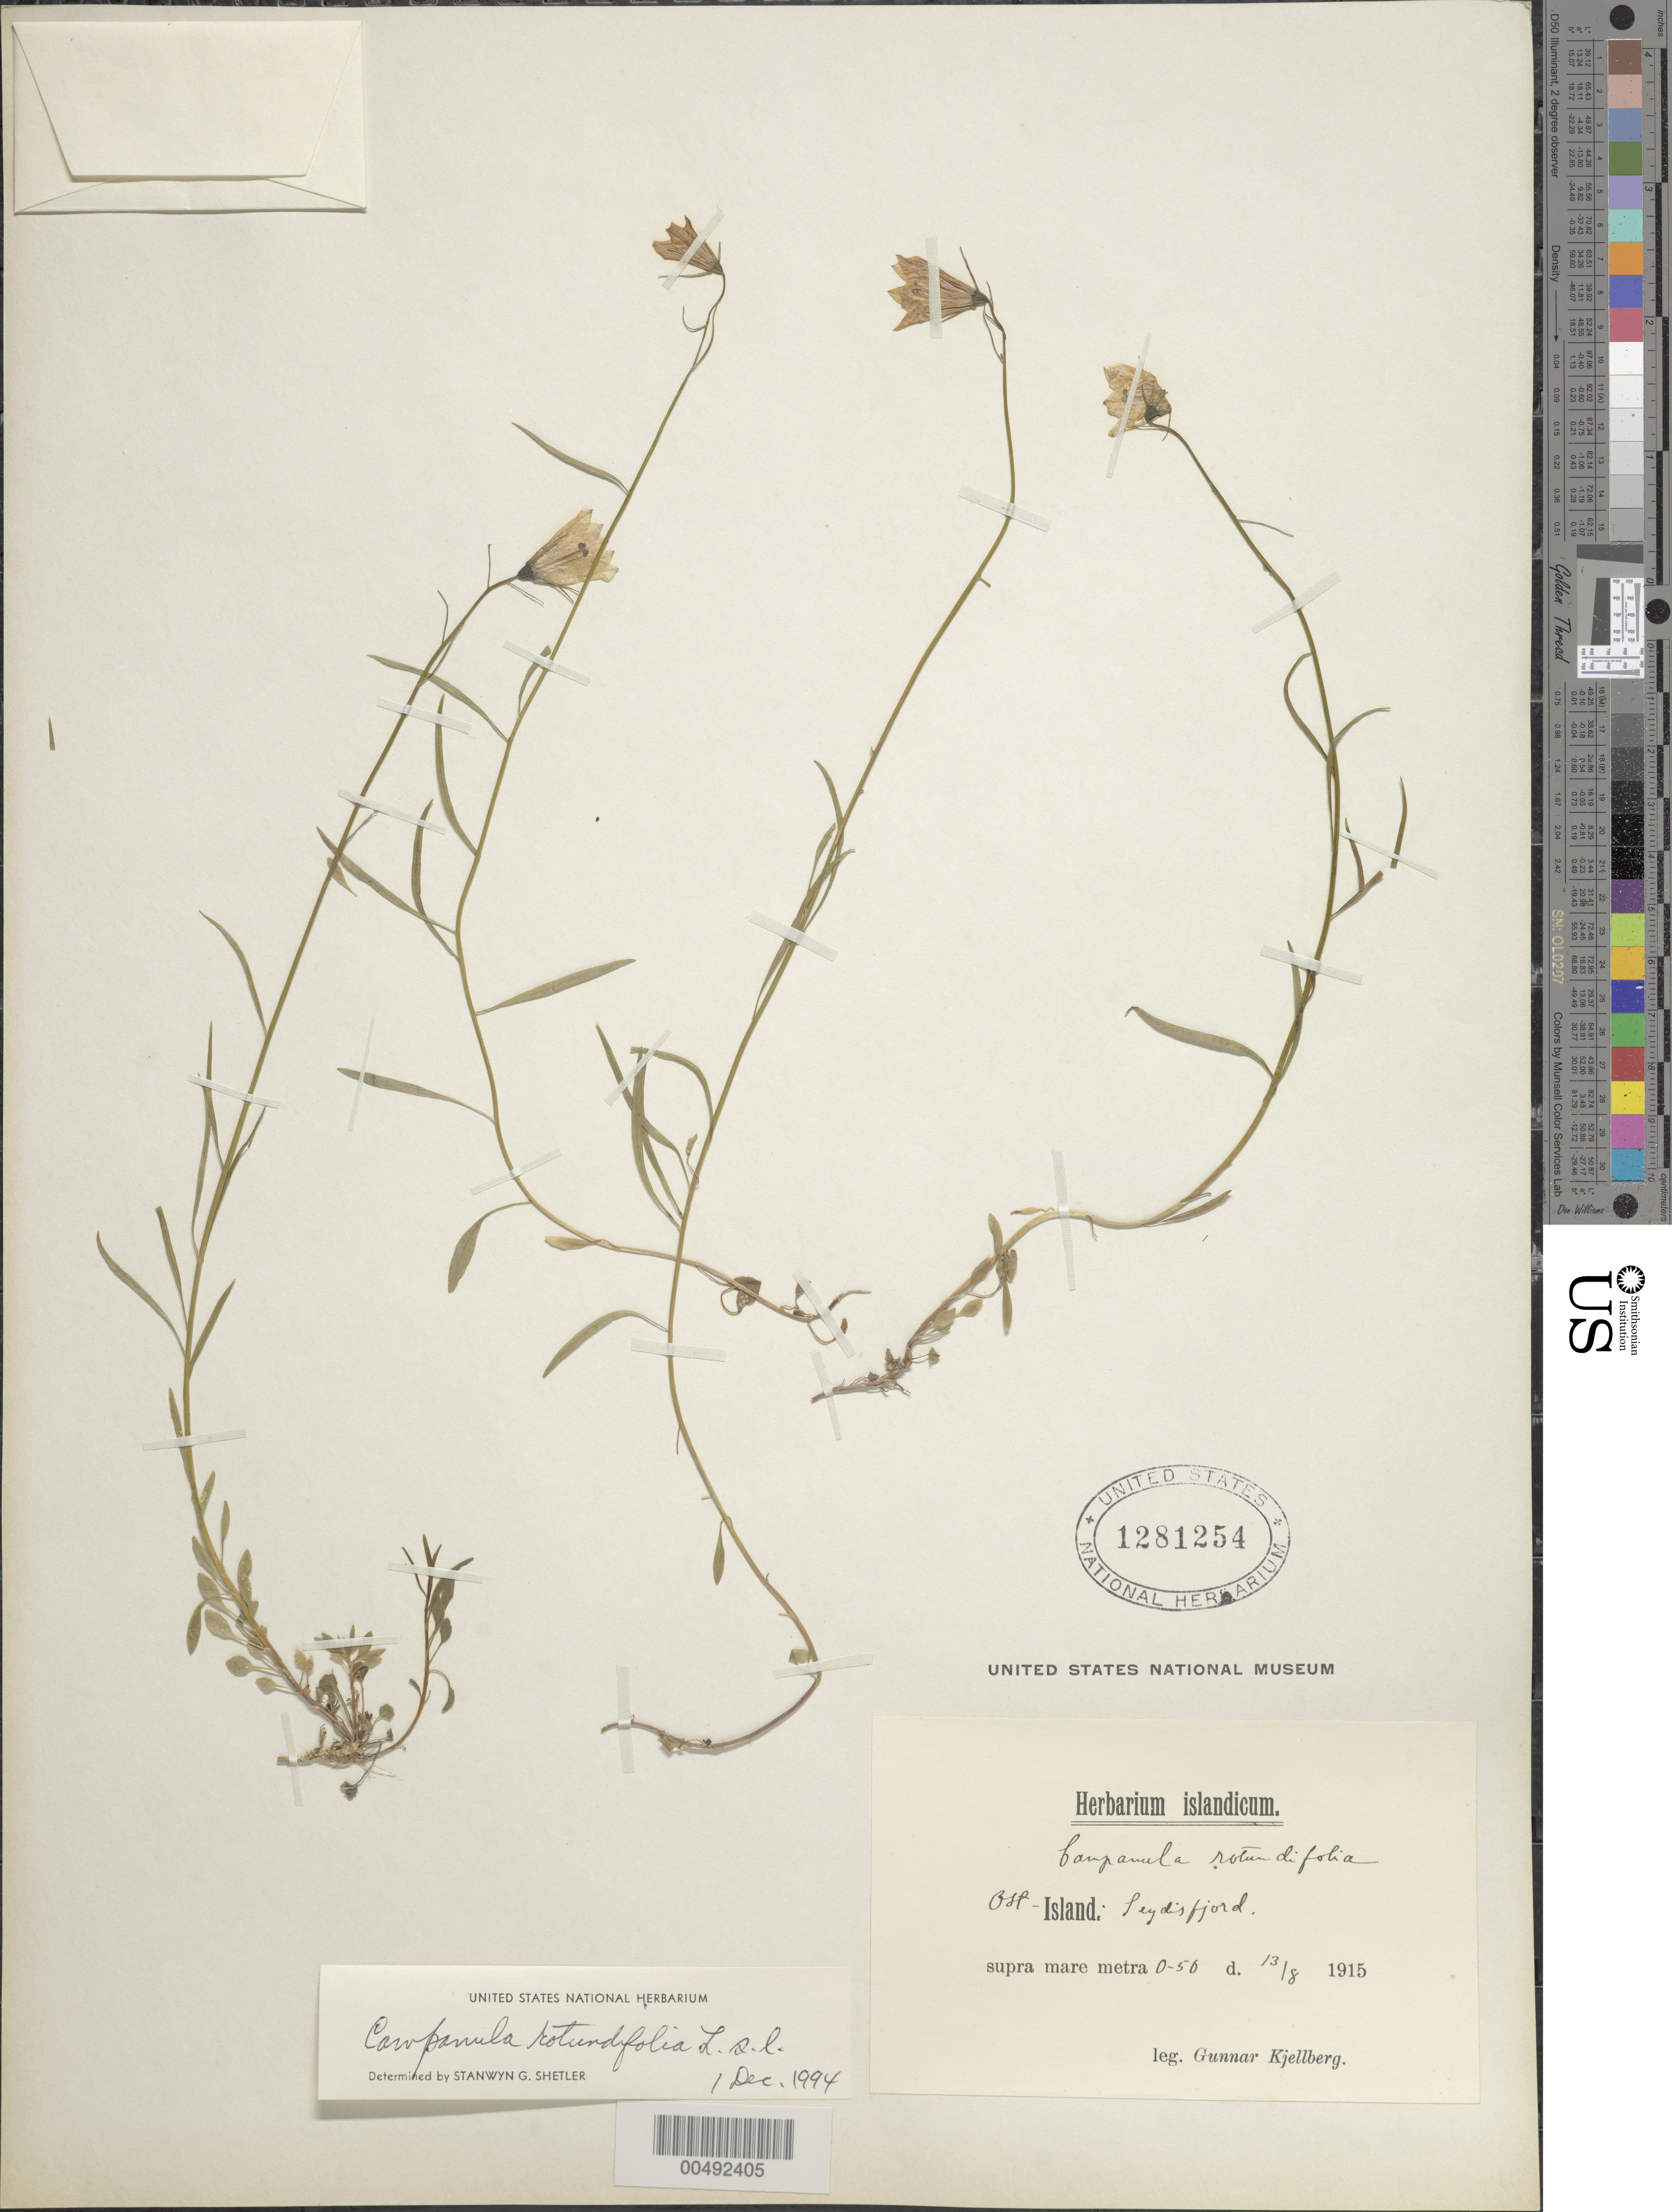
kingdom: Plantae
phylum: Tracheophyta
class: Magnoliopsida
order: Asterales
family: Campanulaceae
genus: Campanula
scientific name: Campanula rotundifolia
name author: L.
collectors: G. Kjellberg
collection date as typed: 13 Aug 1915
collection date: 1915-08-13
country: Iceland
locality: Leydisfjord, Ost-Island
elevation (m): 0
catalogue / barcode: US 1281254